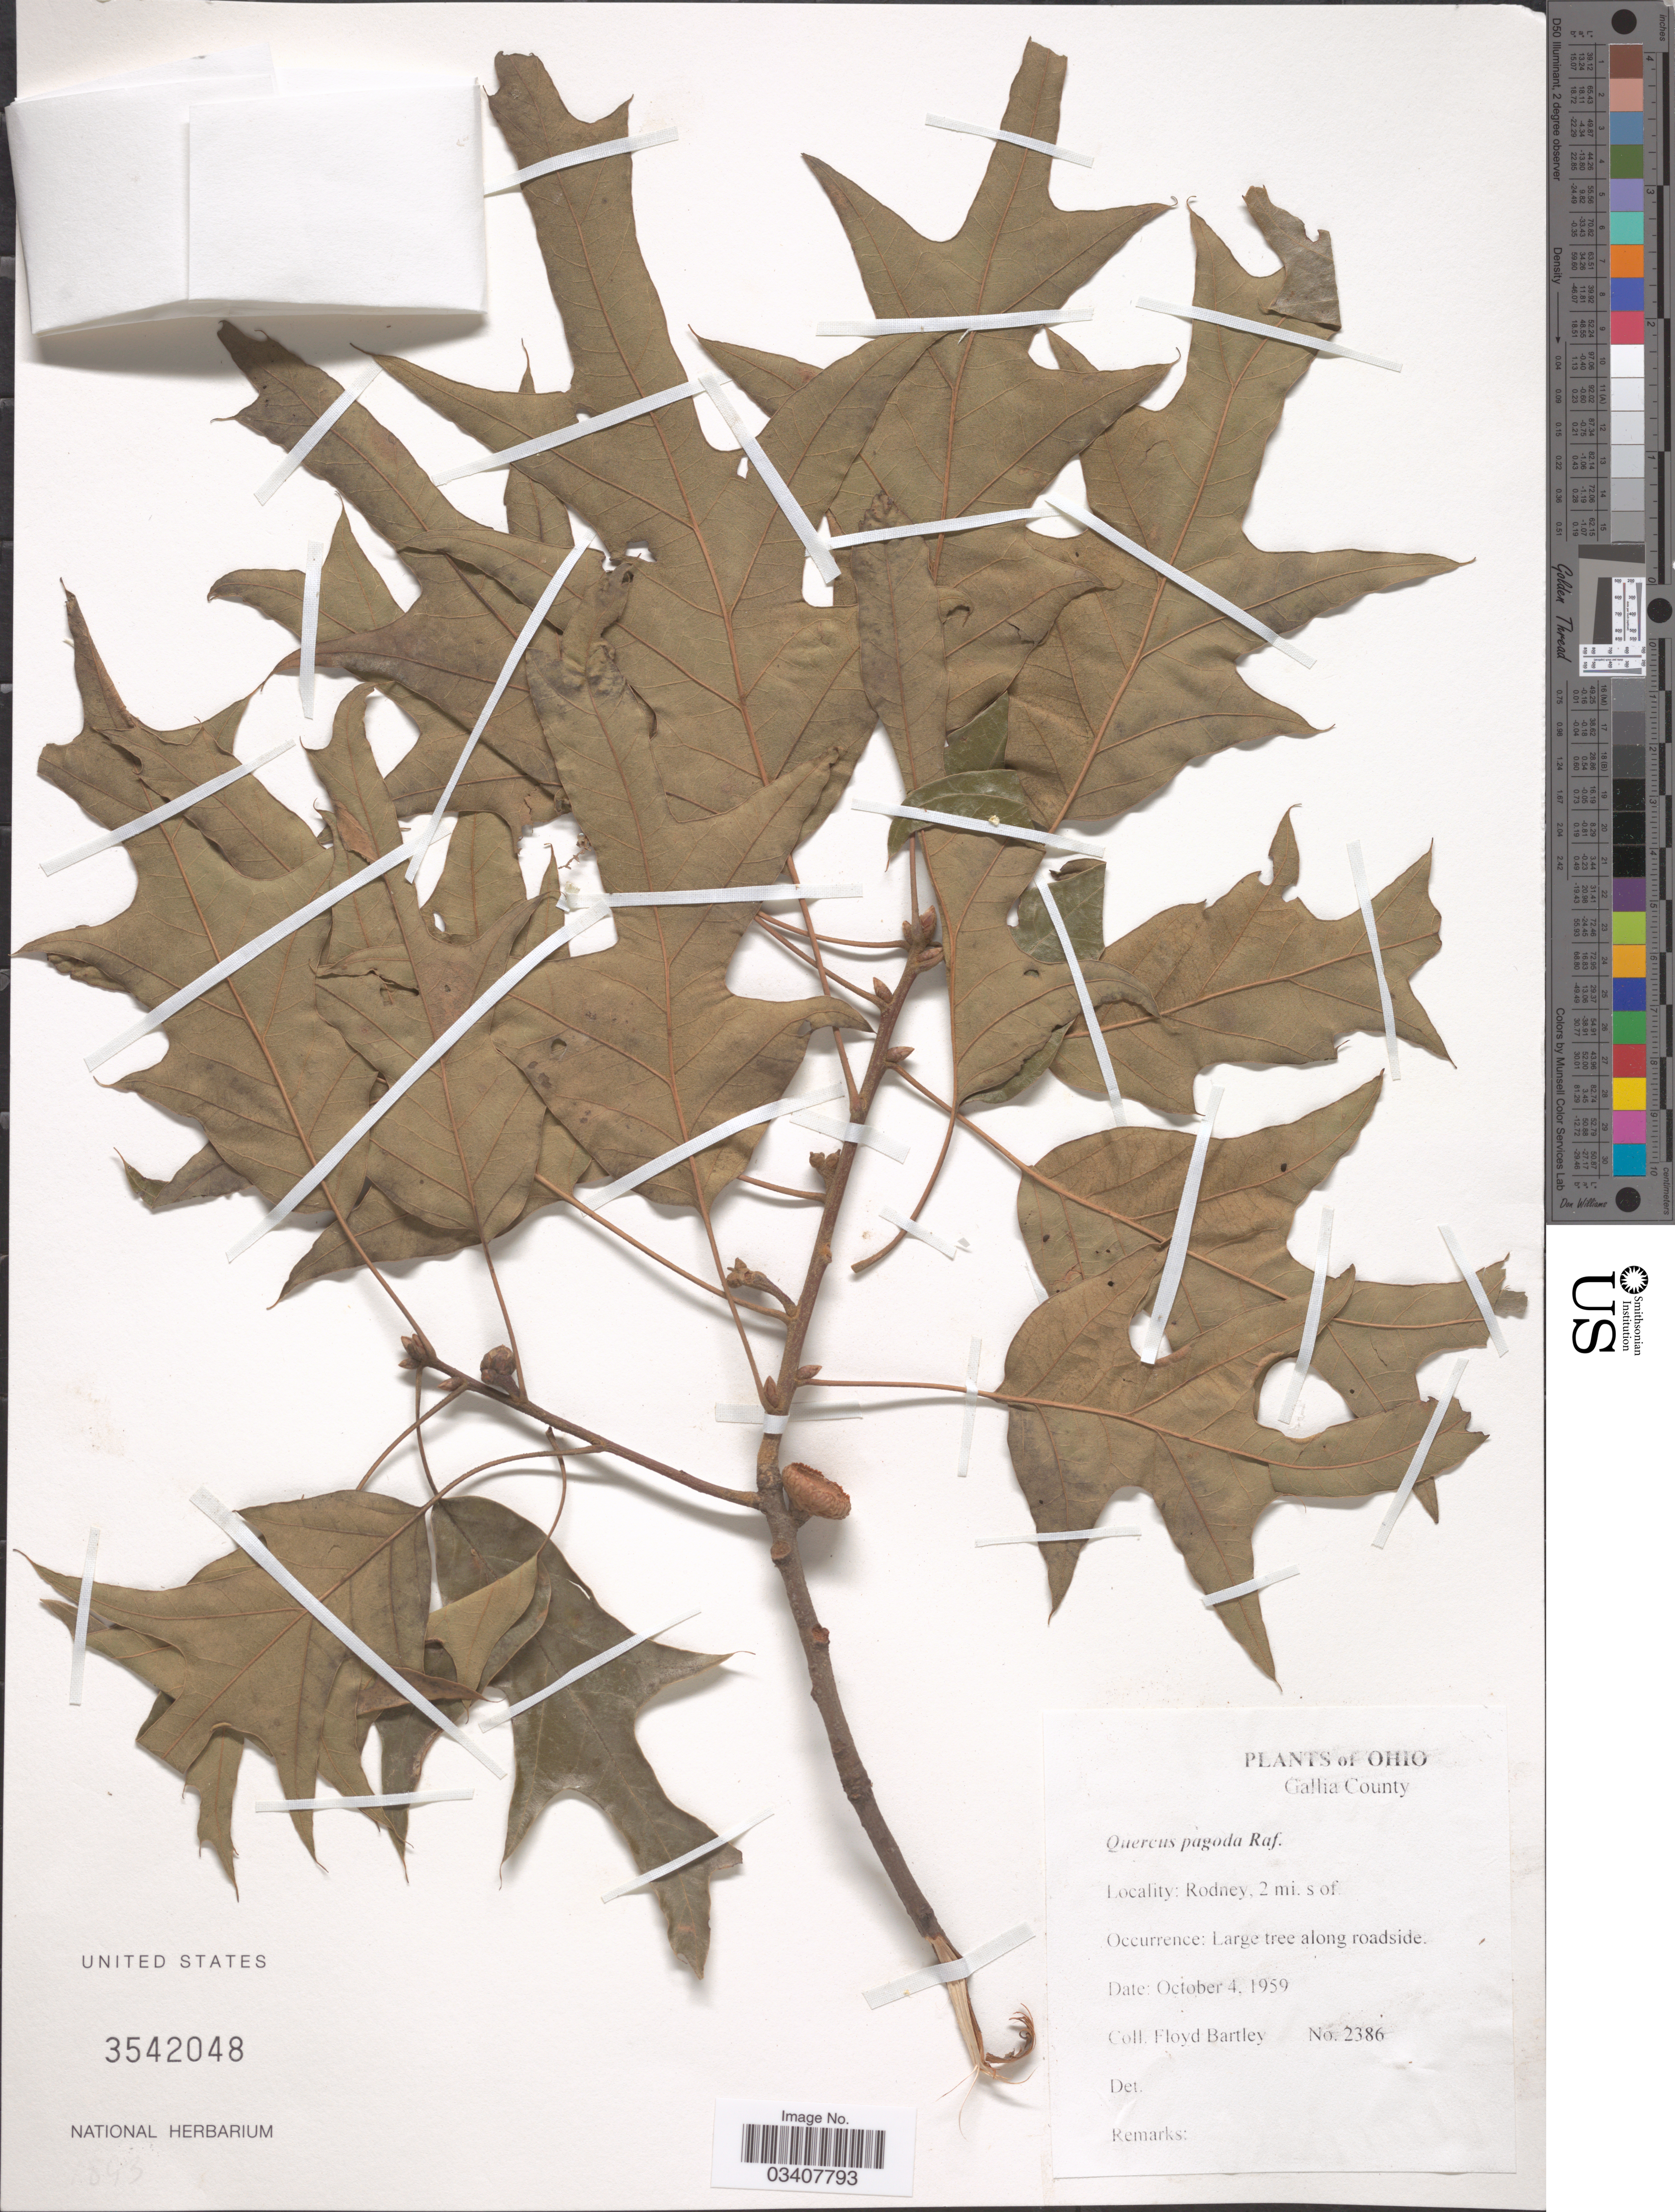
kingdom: Plantae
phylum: Tracheophyta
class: Magnoliopsida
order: Fagales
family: Fagaceae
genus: Quercus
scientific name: Quercus pagodifolia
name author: (Elliott) Ashe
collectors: F. Bartley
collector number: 2386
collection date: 1959-10-04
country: United States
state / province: Ohio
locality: Gallia County. Rodney, 2 mi. s. of. Occurrence: Large tree along roadside.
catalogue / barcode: US 3542048